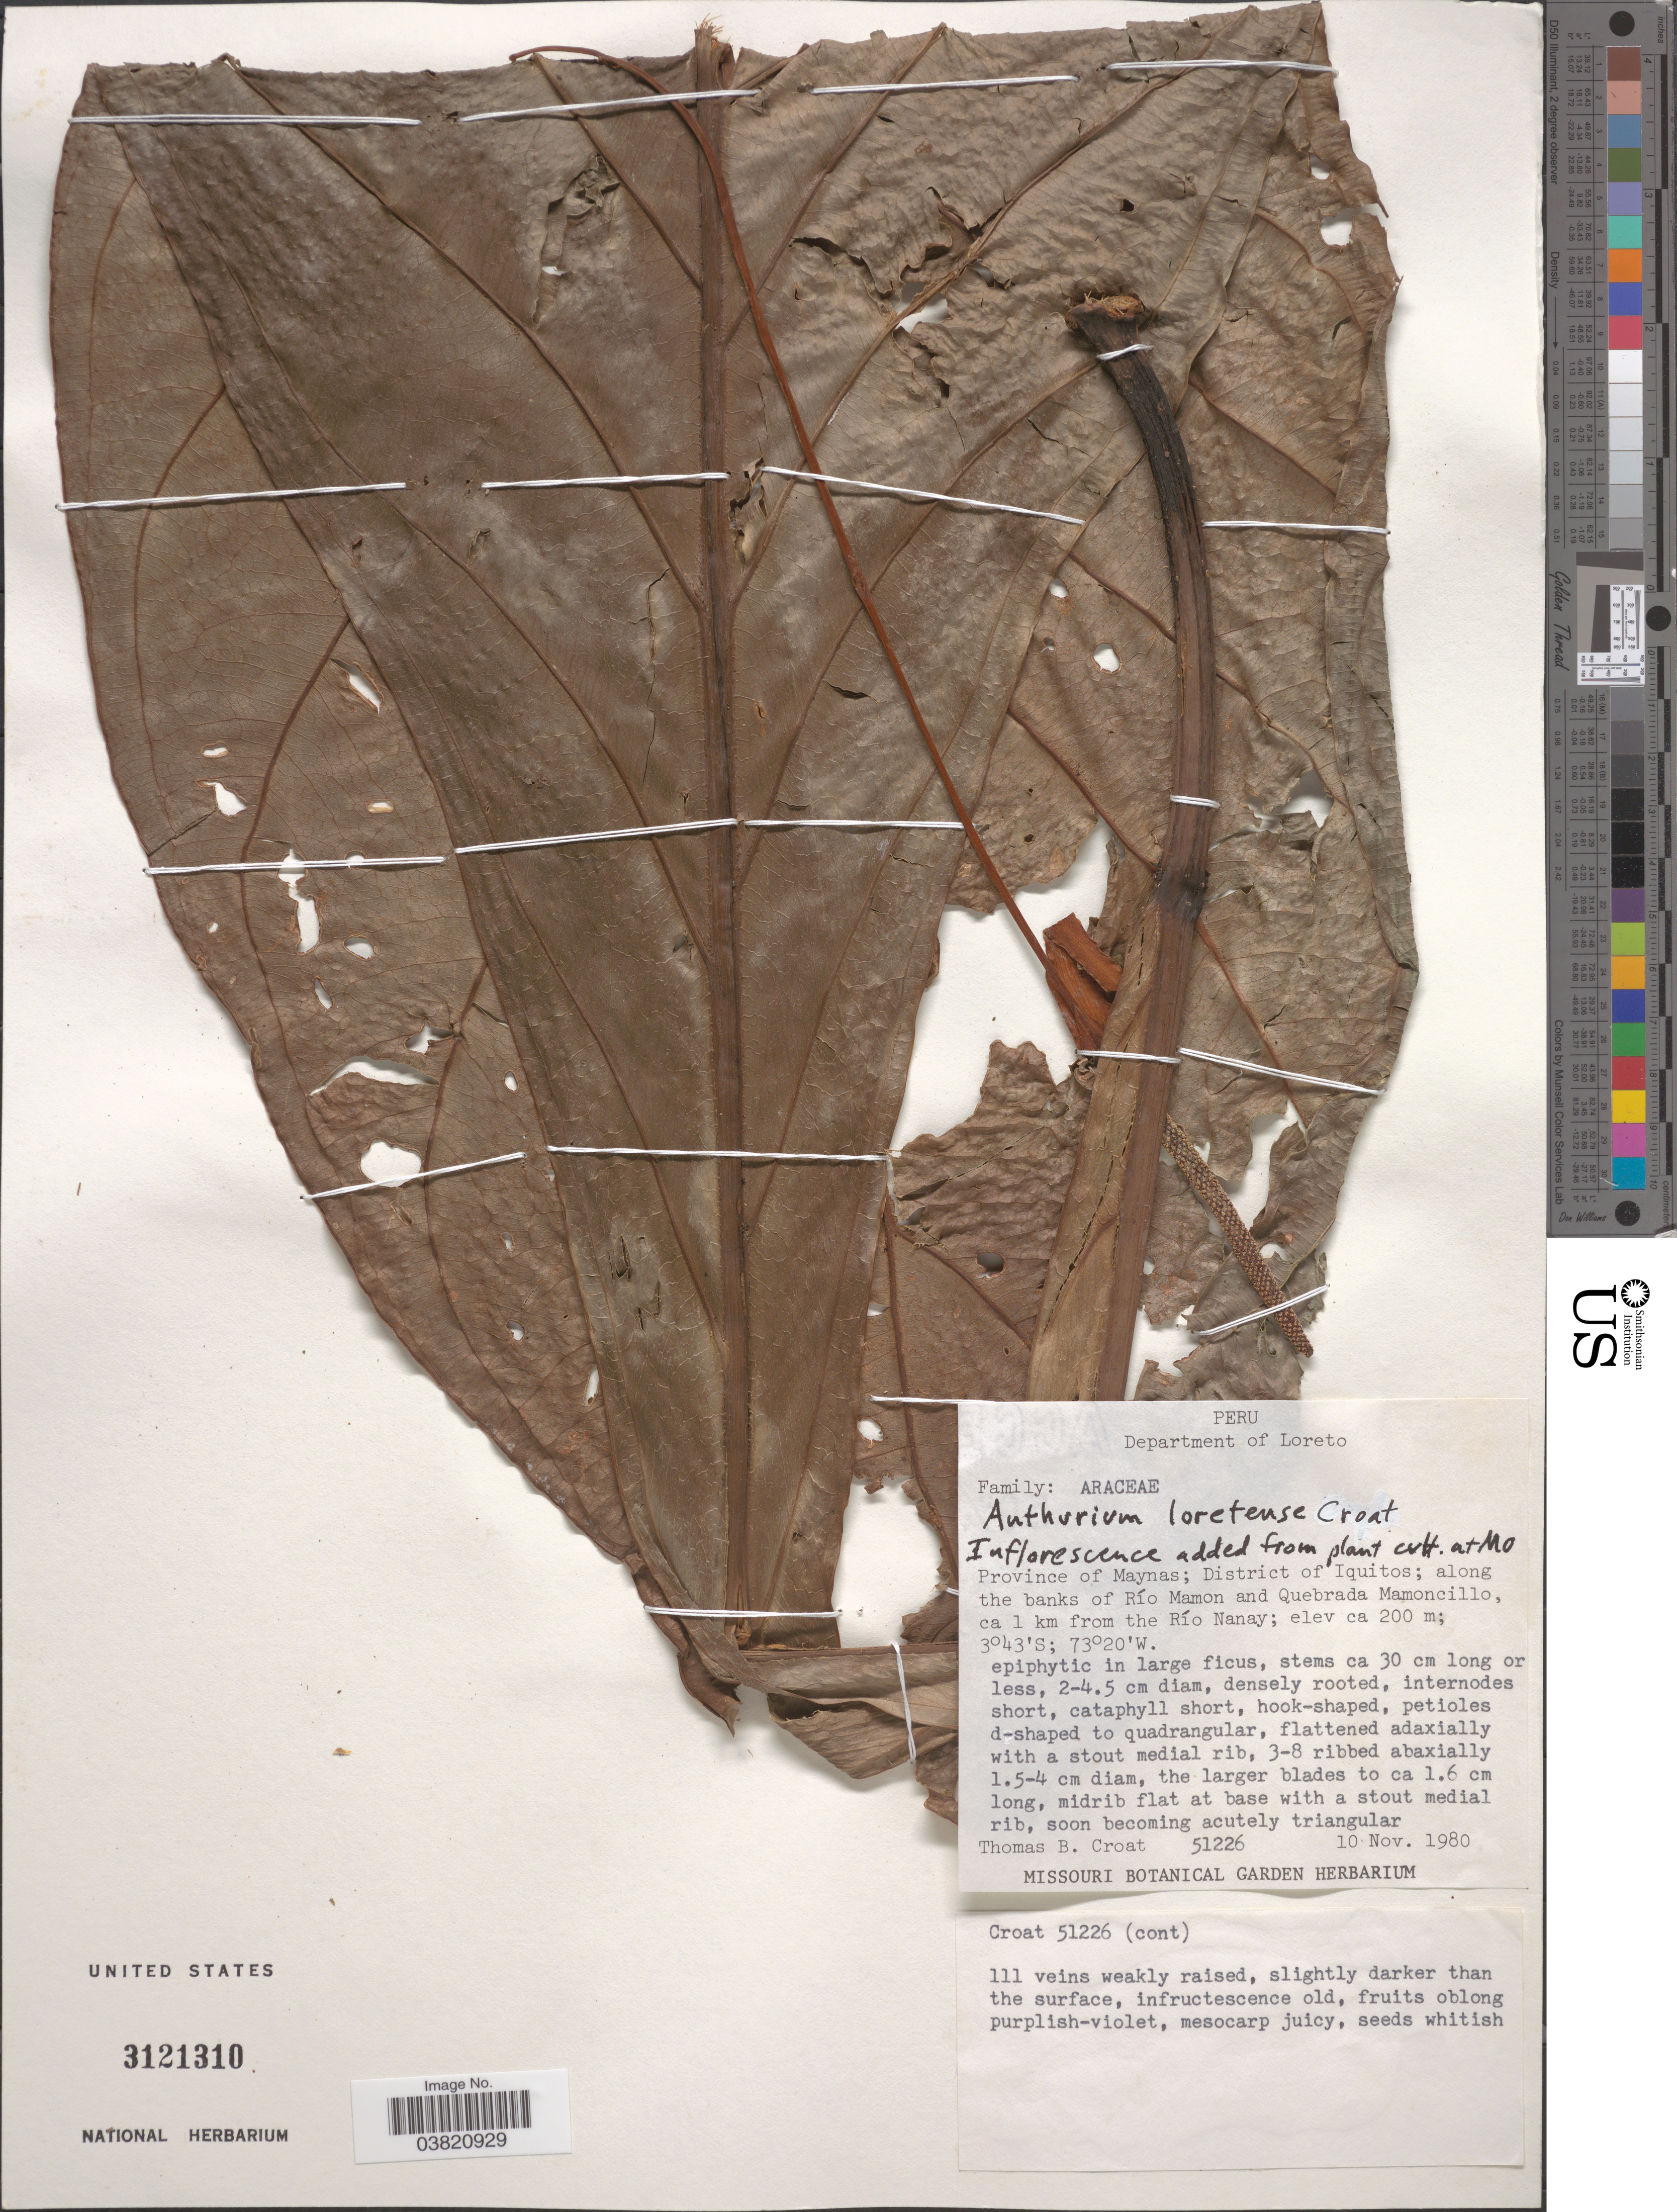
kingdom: Plantae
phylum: Tracheophyta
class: Liliopsida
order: Alismatales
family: Araceae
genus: Anthurium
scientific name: Anthurium loretense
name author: Croat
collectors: T. B. Croat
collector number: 51226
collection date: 1980-11-10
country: Peru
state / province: Loreto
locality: Department of Loreto. Province of Maynas; District of Iquitos; along the banks of Río Mamon and Quebrada Momoncillo, ca 1 km from the Río Nanay.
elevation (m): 200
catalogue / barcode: US 3121310